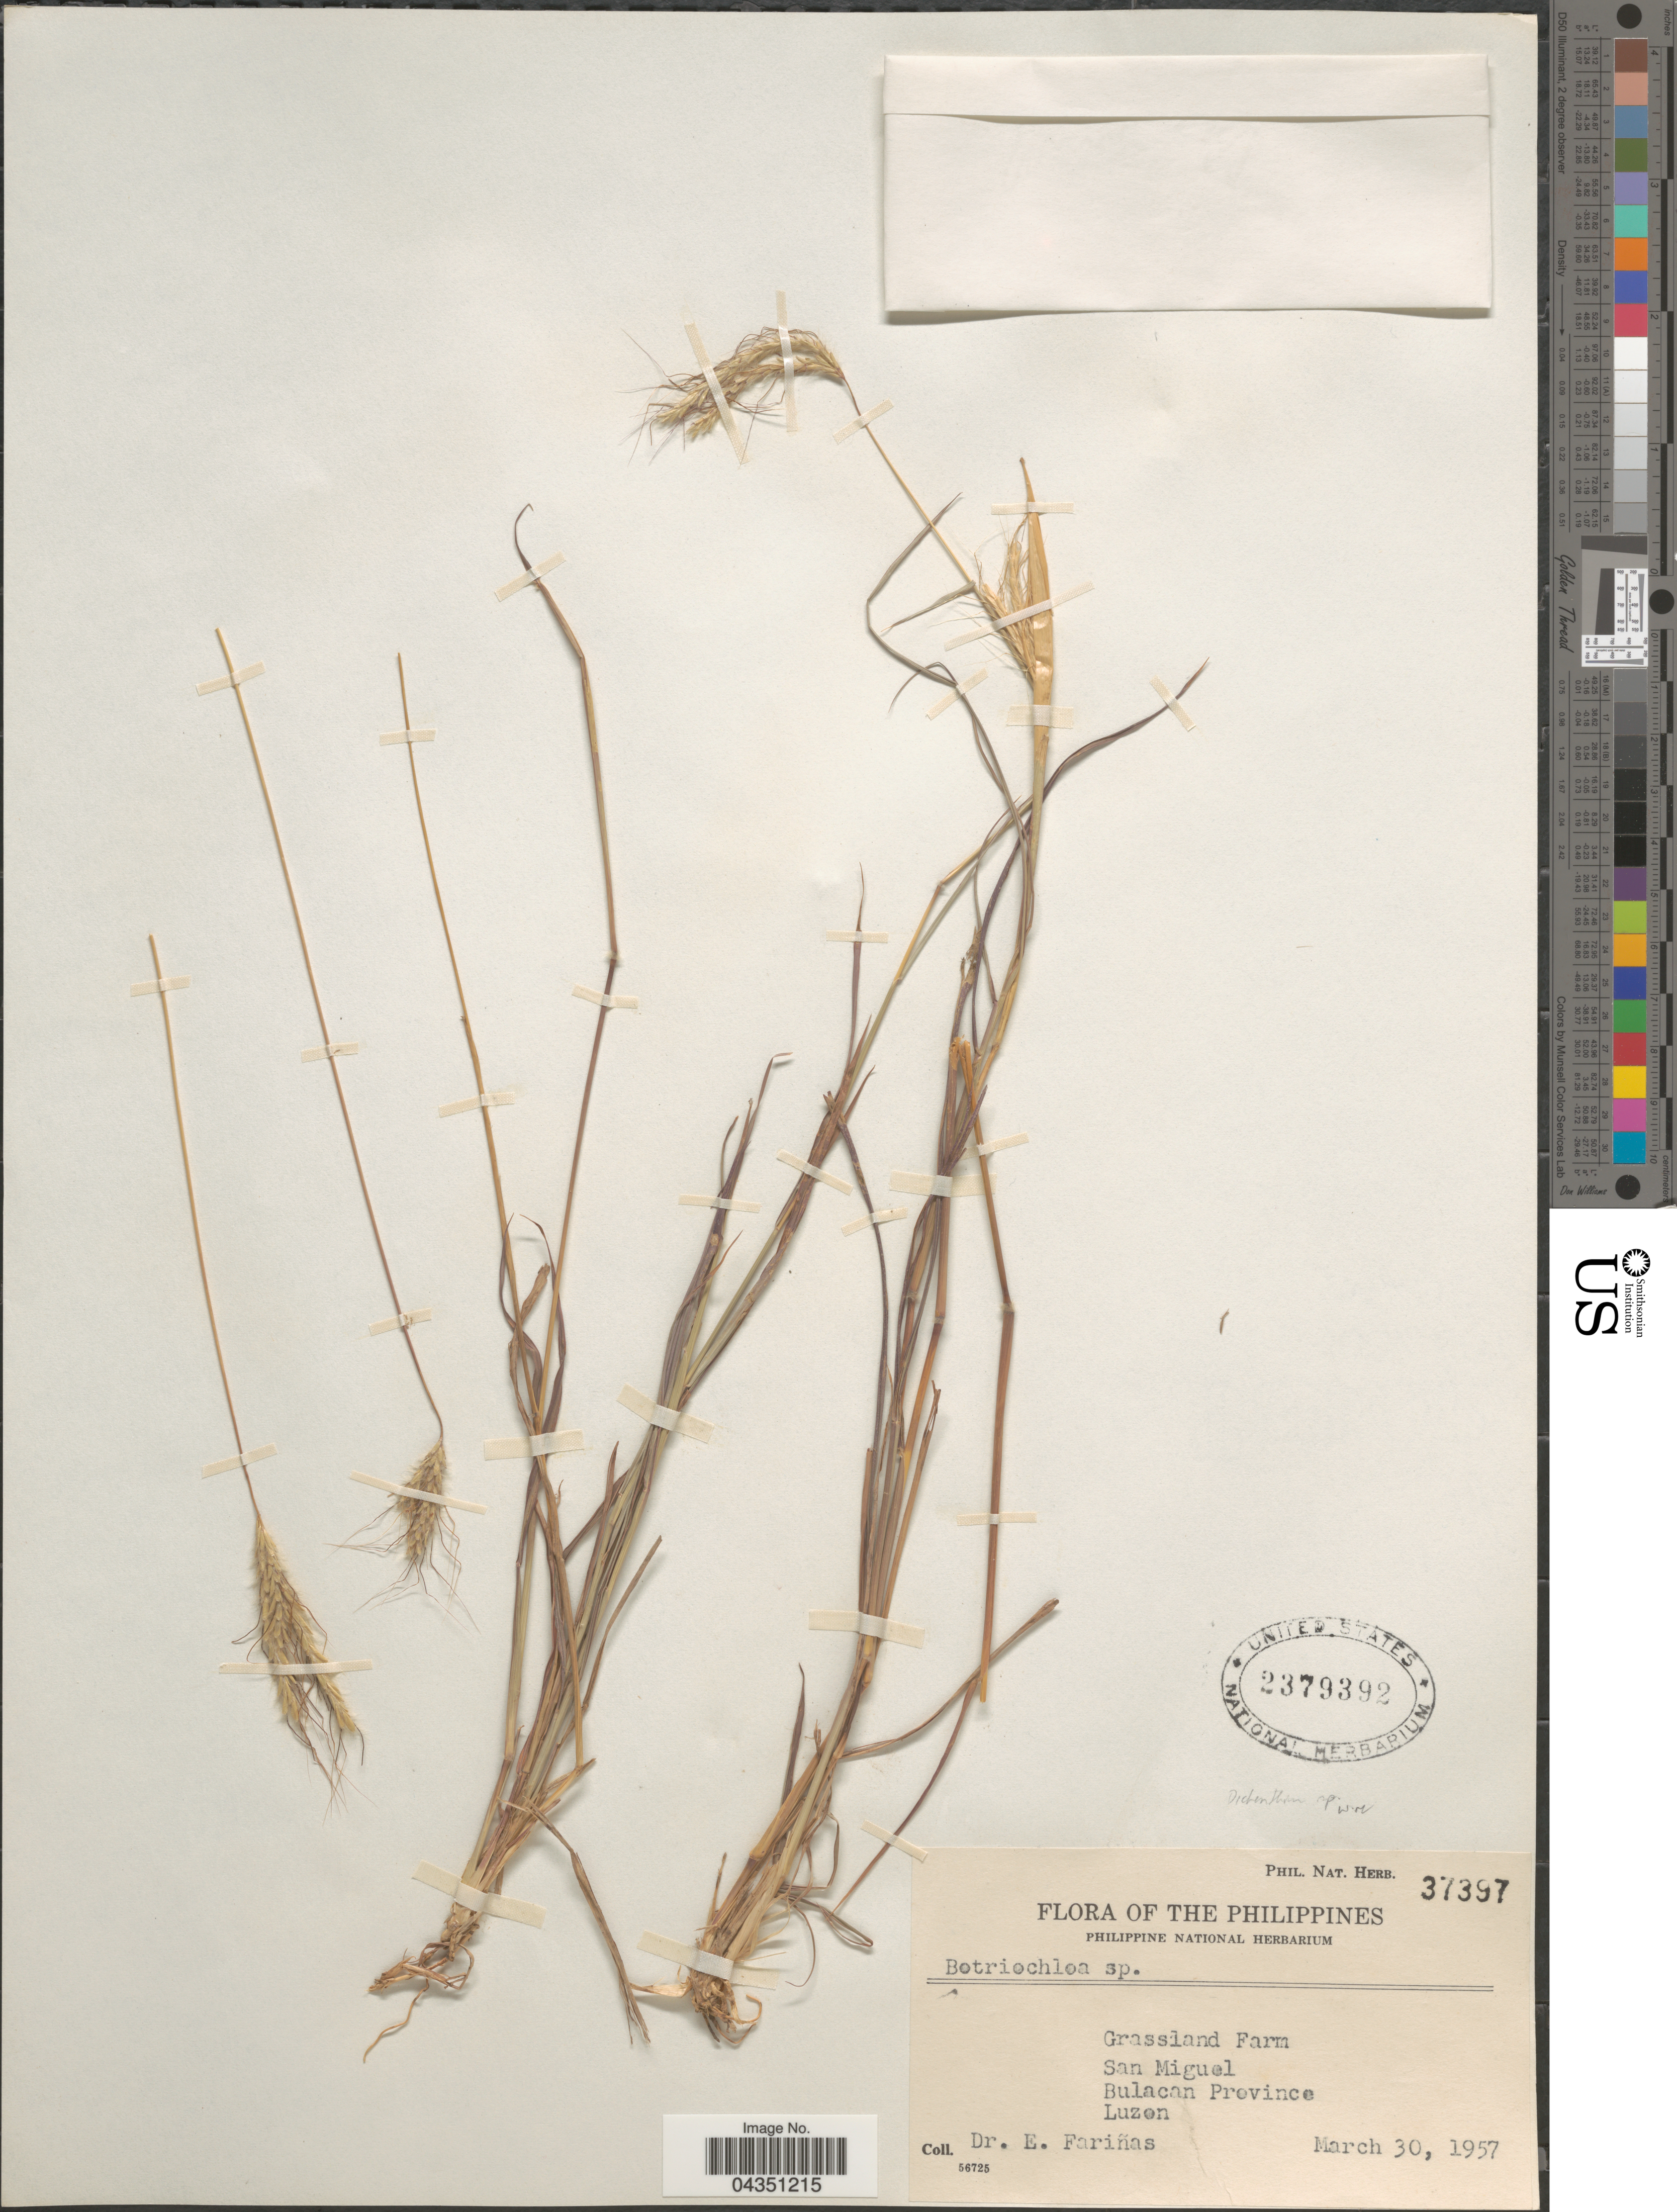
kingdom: Plantae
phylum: Tracheophyta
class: Liliopsida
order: Poales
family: Poaceae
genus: Dichanthium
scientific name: Dichanthium annulatum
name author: (Forssk.) Stapf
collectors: E. Farinas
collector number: Phil. Nat. Herb. 37397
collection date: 1957-03-30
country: Philippines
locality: San Miguel. Bulacan Province. Luzon.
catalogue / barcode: US 2379392